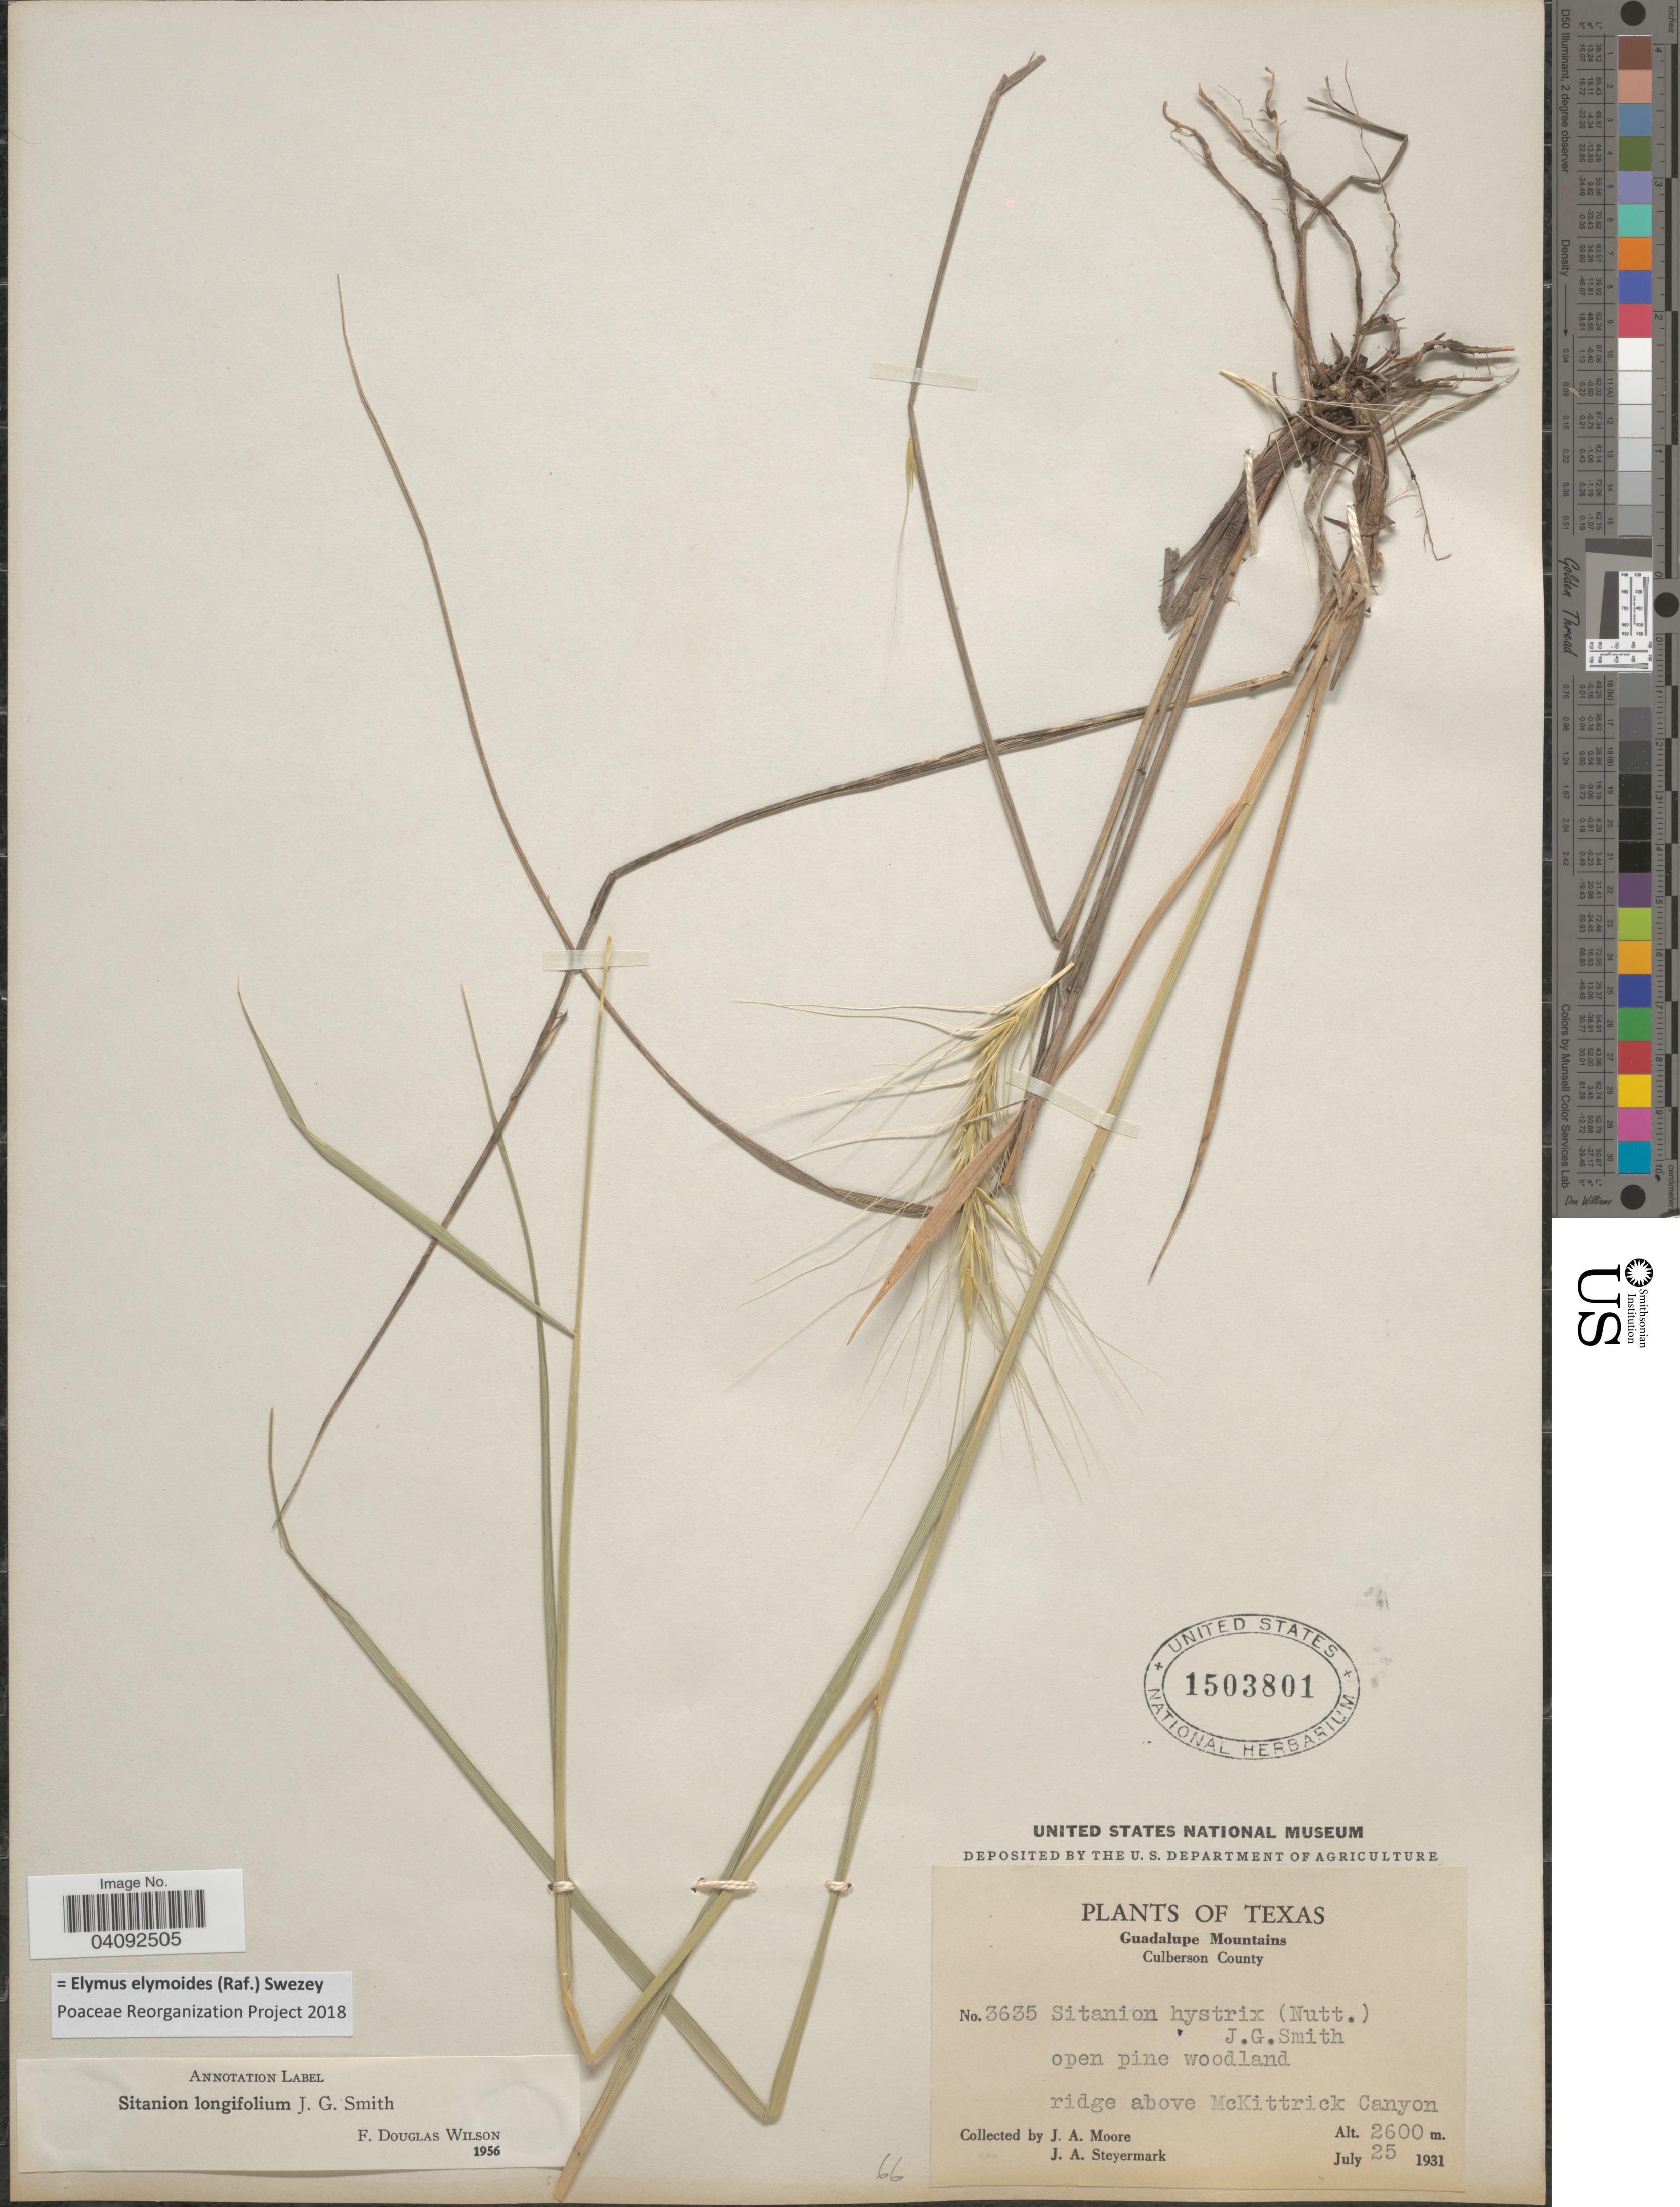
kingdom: Plantae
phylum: Tracheophyta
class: Liliopsida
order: Poales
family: Poaceae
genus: Elymus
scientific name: Elymus elymoides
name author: (Raf.) Swezey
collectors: J. A. Moore & J. Steyermark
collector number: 3635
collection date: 1931-07-25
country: United States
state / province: Texas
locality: Guadalupe Mountains. Culberson County. Ridge above McKittrick Canyon.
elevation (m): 2600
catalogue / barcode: US 1503801